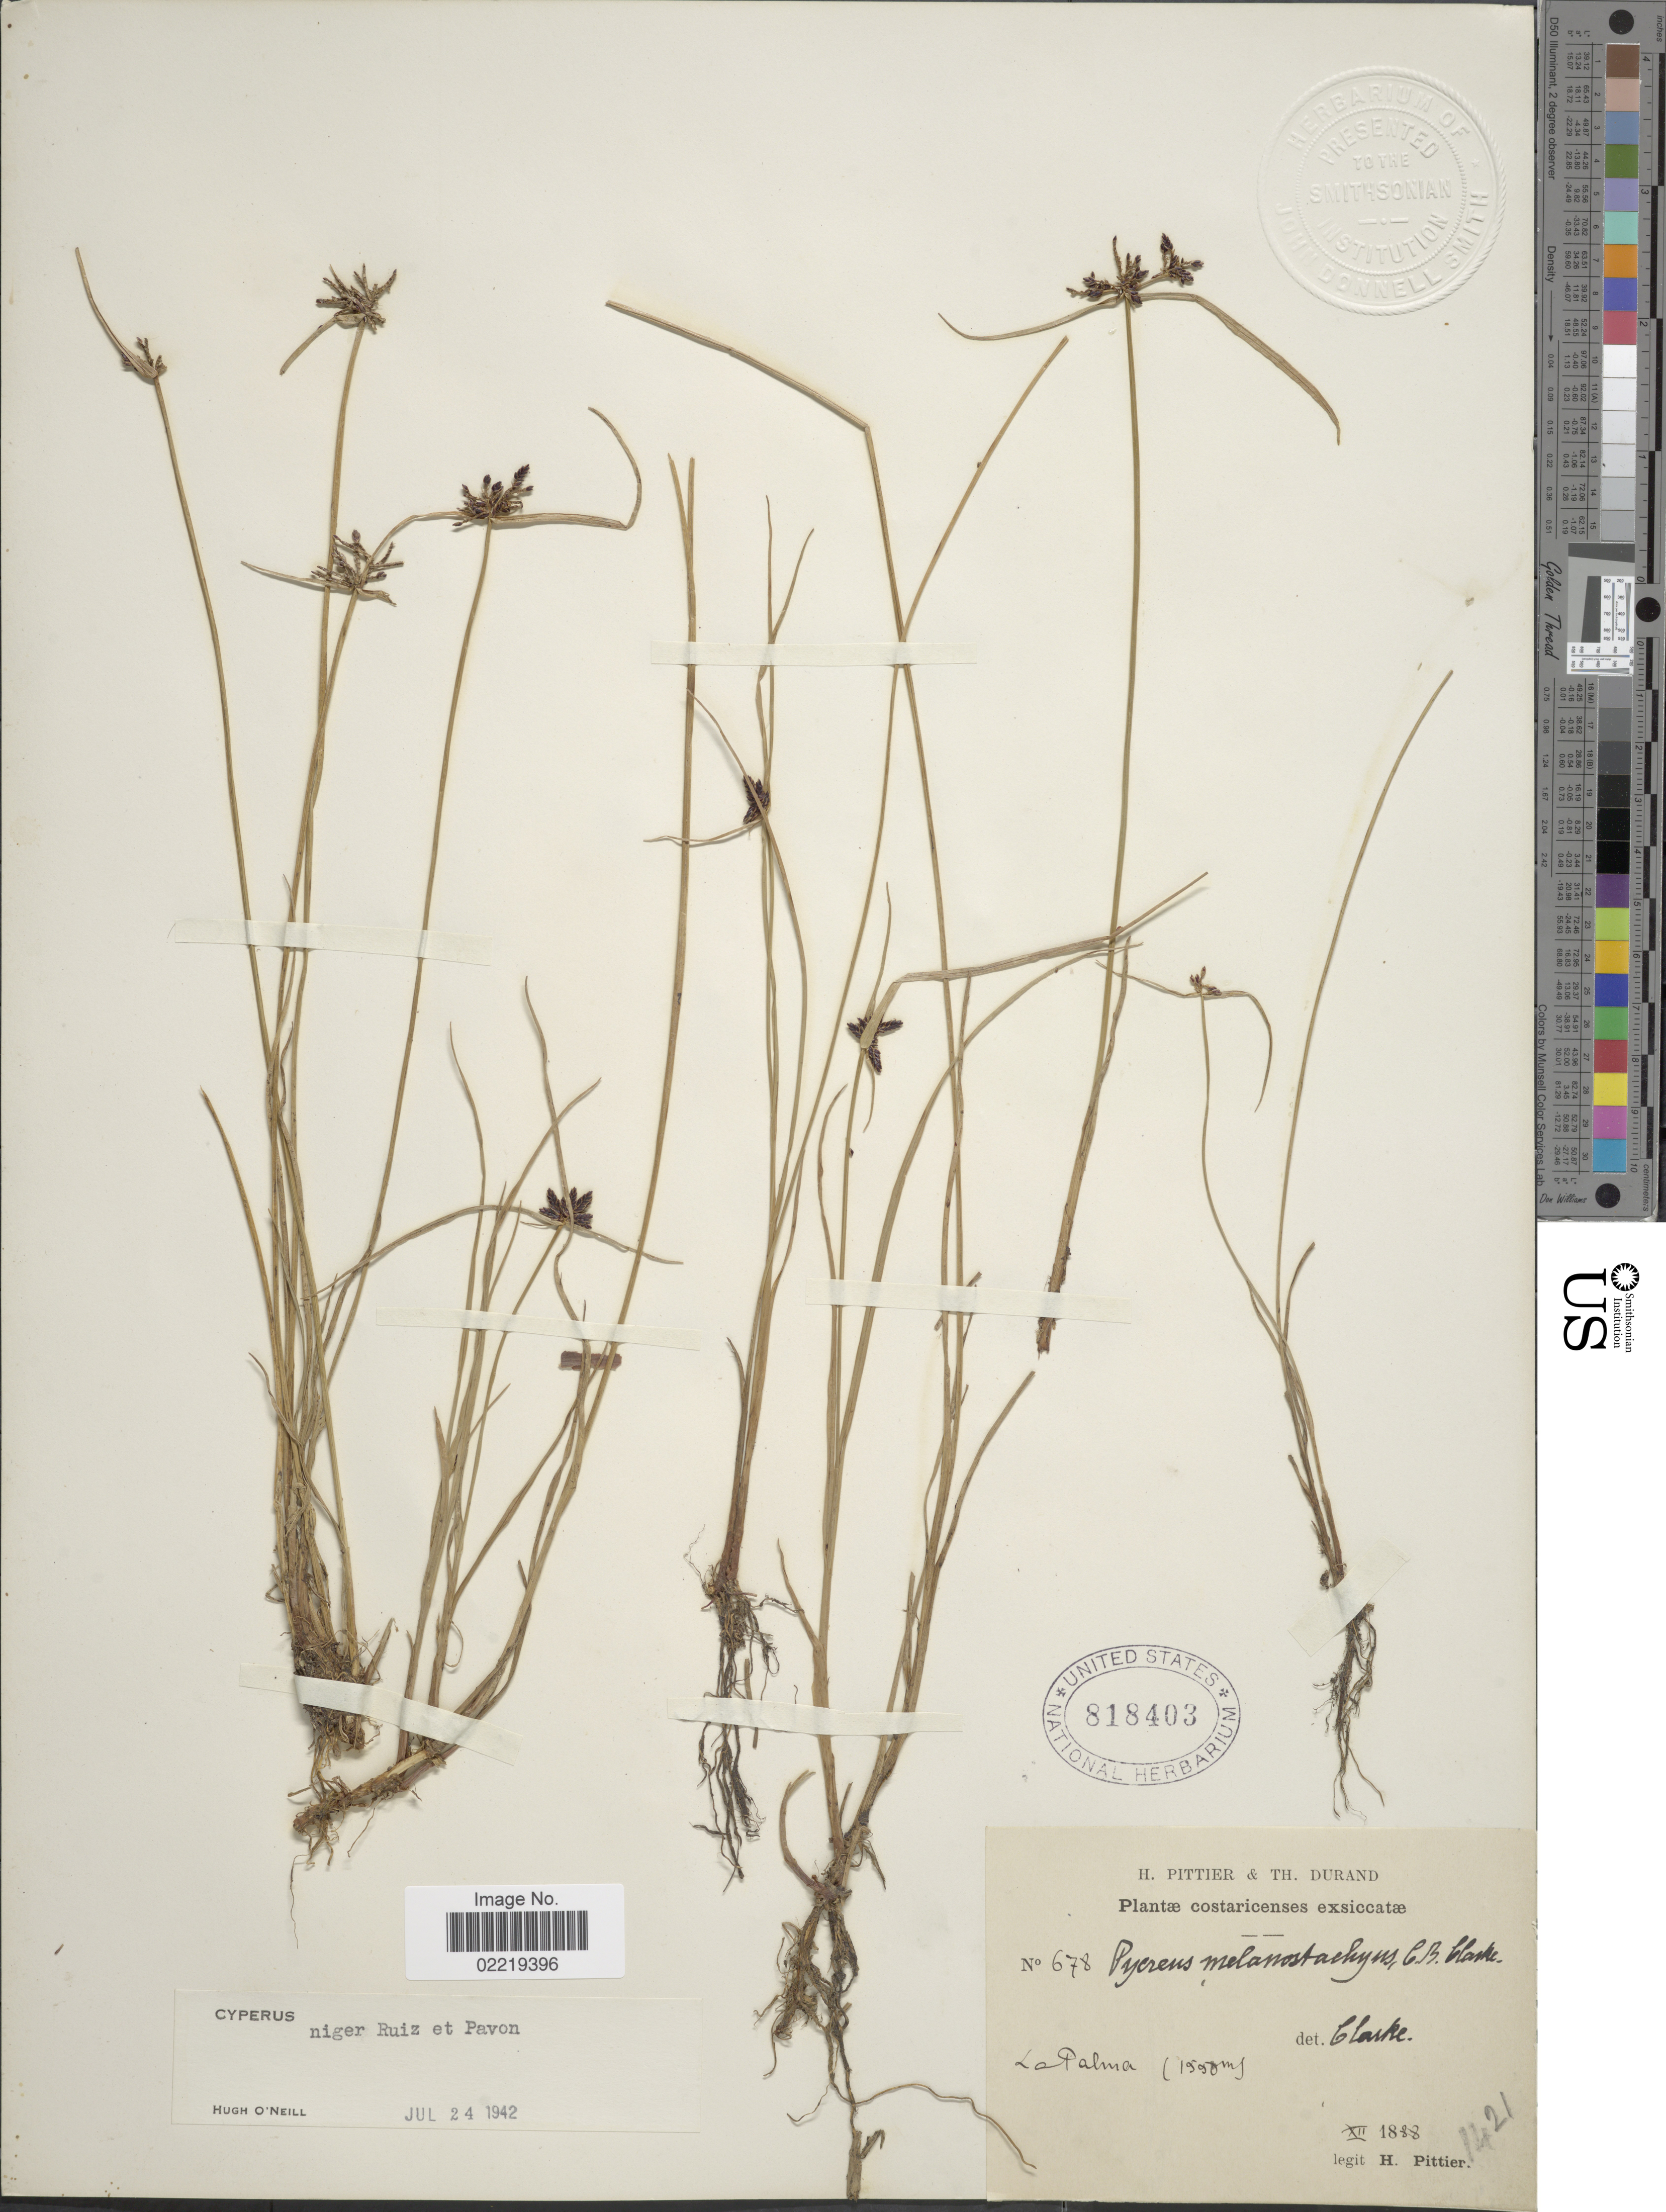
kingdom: Plantae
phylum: Tracheophyta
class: Liliopsida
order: Poales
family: Cyperaceae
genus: Cyperus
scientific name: Cyperus niger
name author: Ruiz & Pav.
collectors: H. F. Pittier & T. Durand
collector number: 678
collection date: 1888-12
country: Costa Rica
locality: La Palma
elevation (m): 1550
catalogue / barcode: US 818403